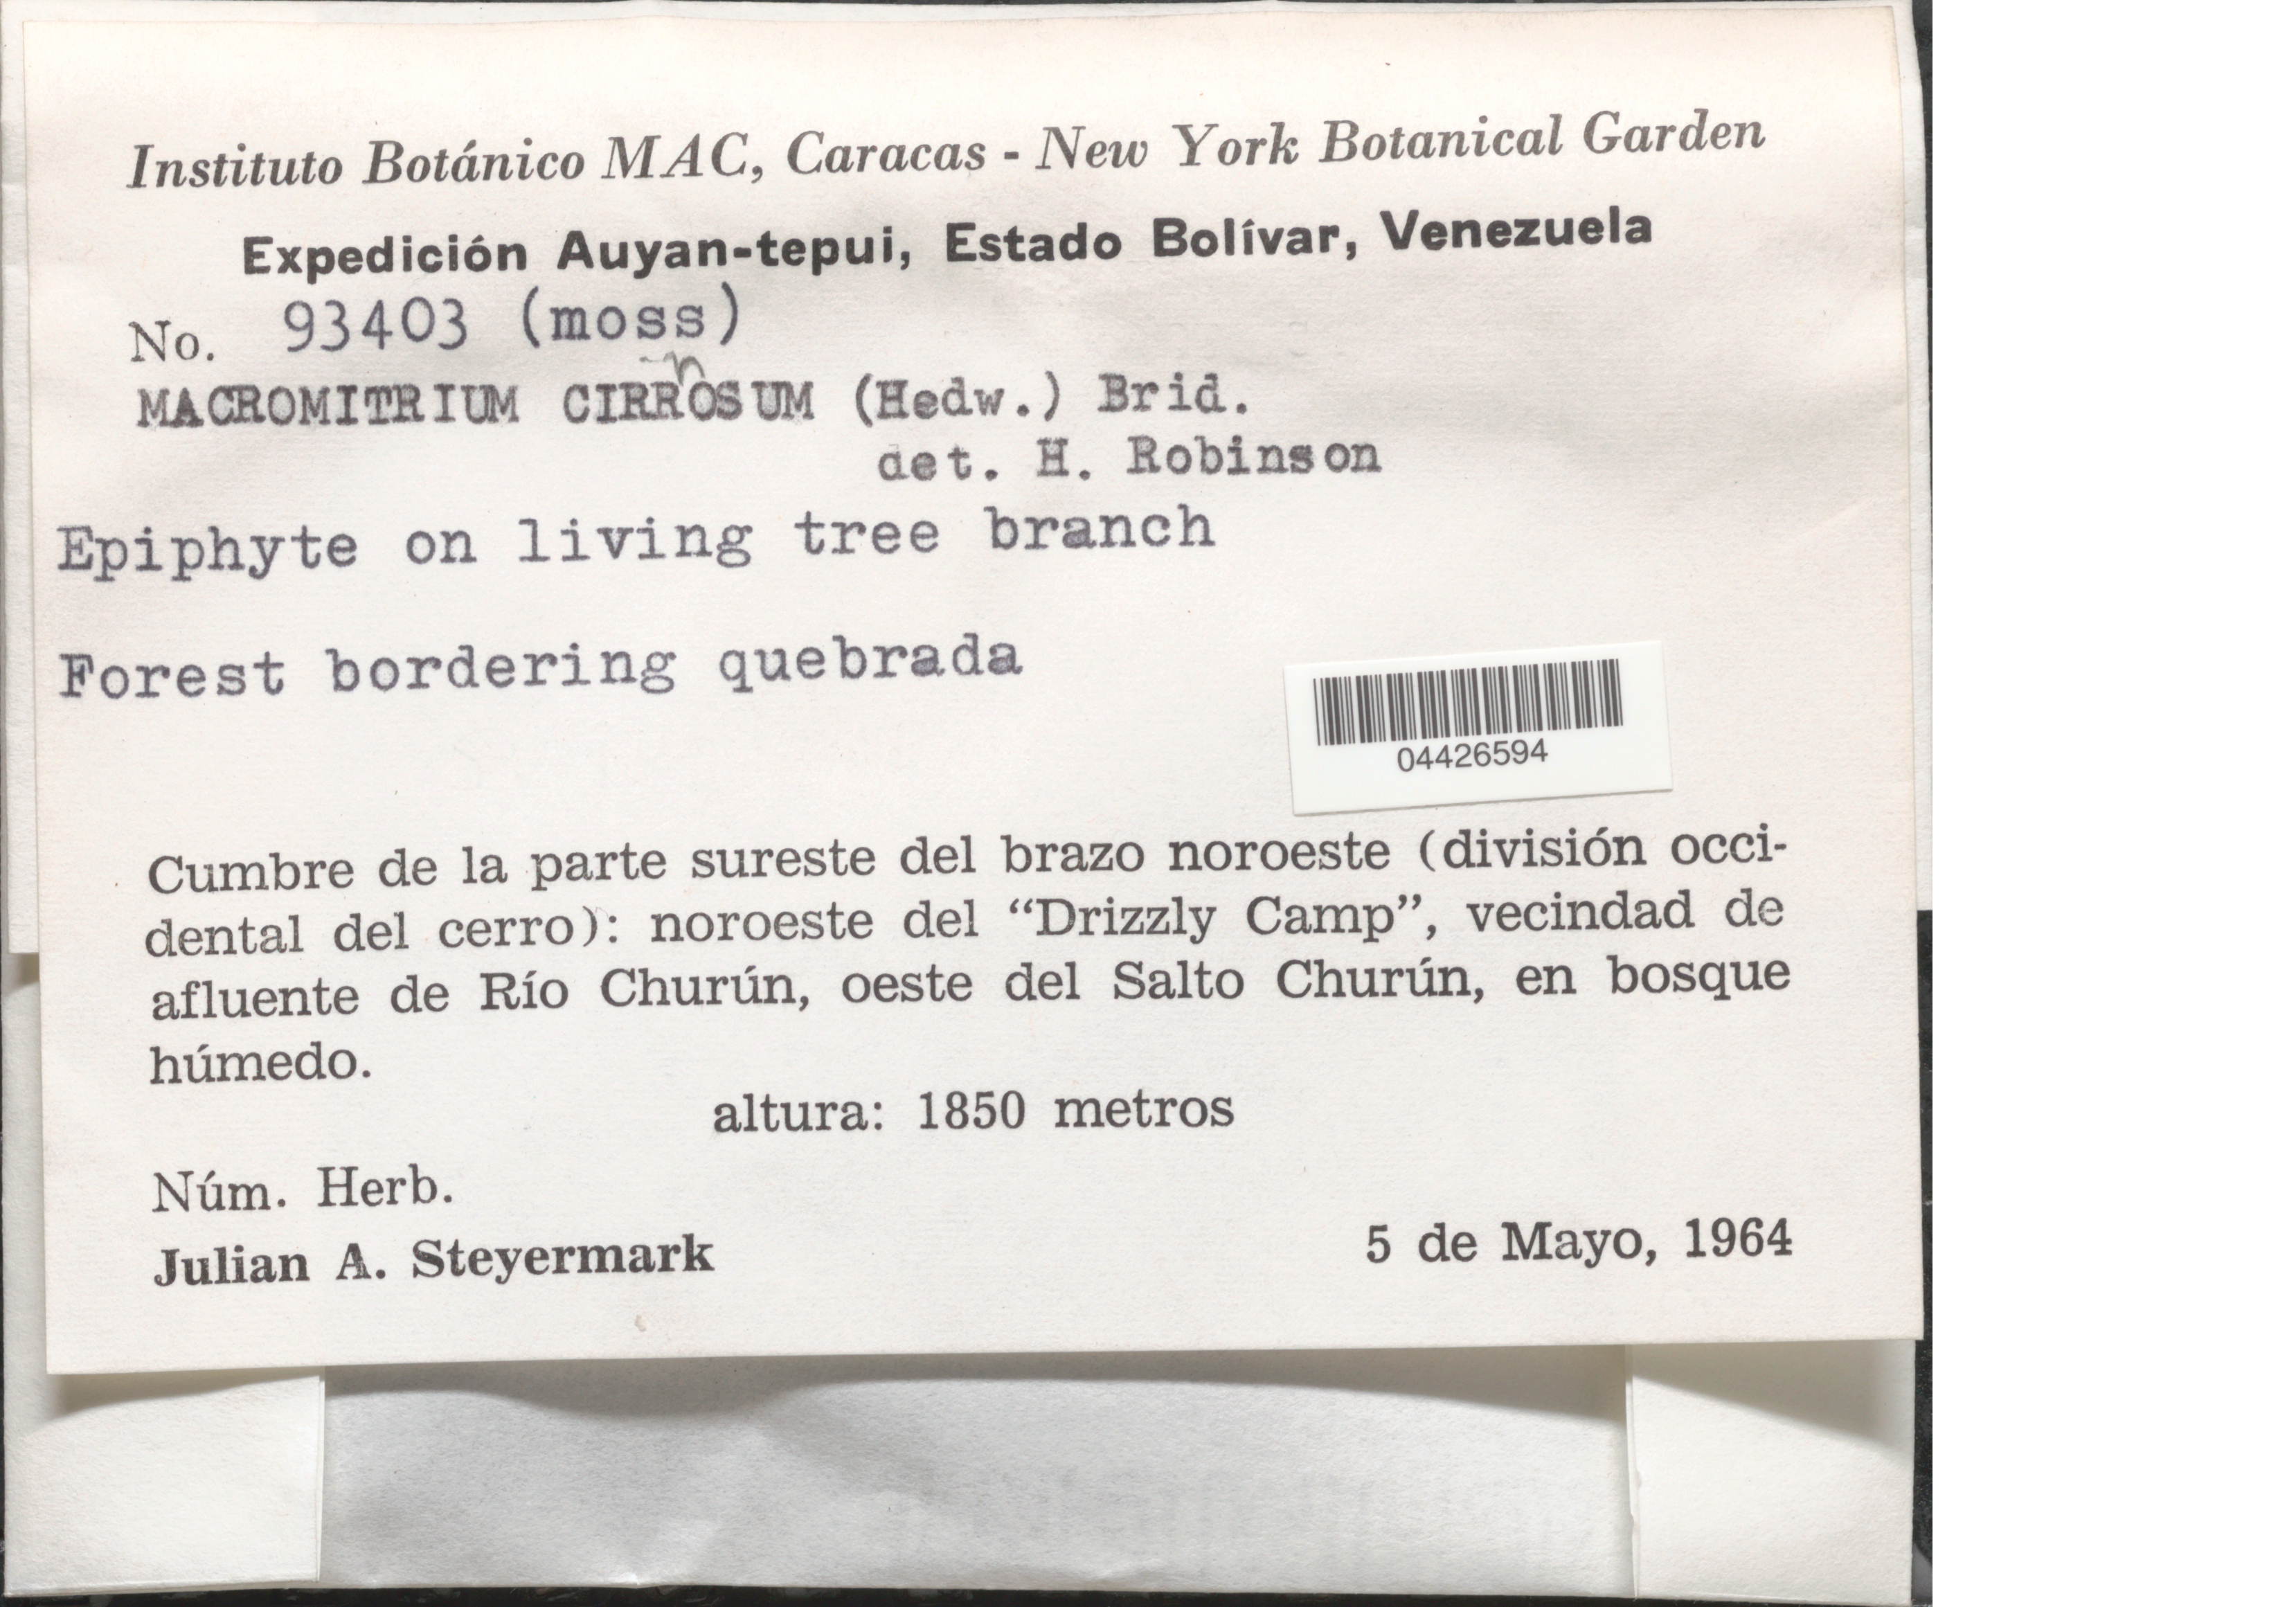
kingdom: Plantae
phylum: Bryophyta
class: Bryopsida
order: Orthotrichales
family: Orthotrichaceae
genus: Macromitrium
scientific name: Macromitrium cirrosum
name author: (Hedw.) Brid.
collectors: J. Steyermark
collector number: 93403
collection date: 1964-05-05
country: Venezuela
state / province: Bolivar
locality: Expedición Auyan-tepui, Estado Bolívar, Venezuela. Cumbre de la parte sureste del brazo noroeste (división occidental del cerro): noroeste del "Drizzly Camp", vecindad de afluente de Río Chuún, oeste del Salto Churún.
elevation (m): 1850